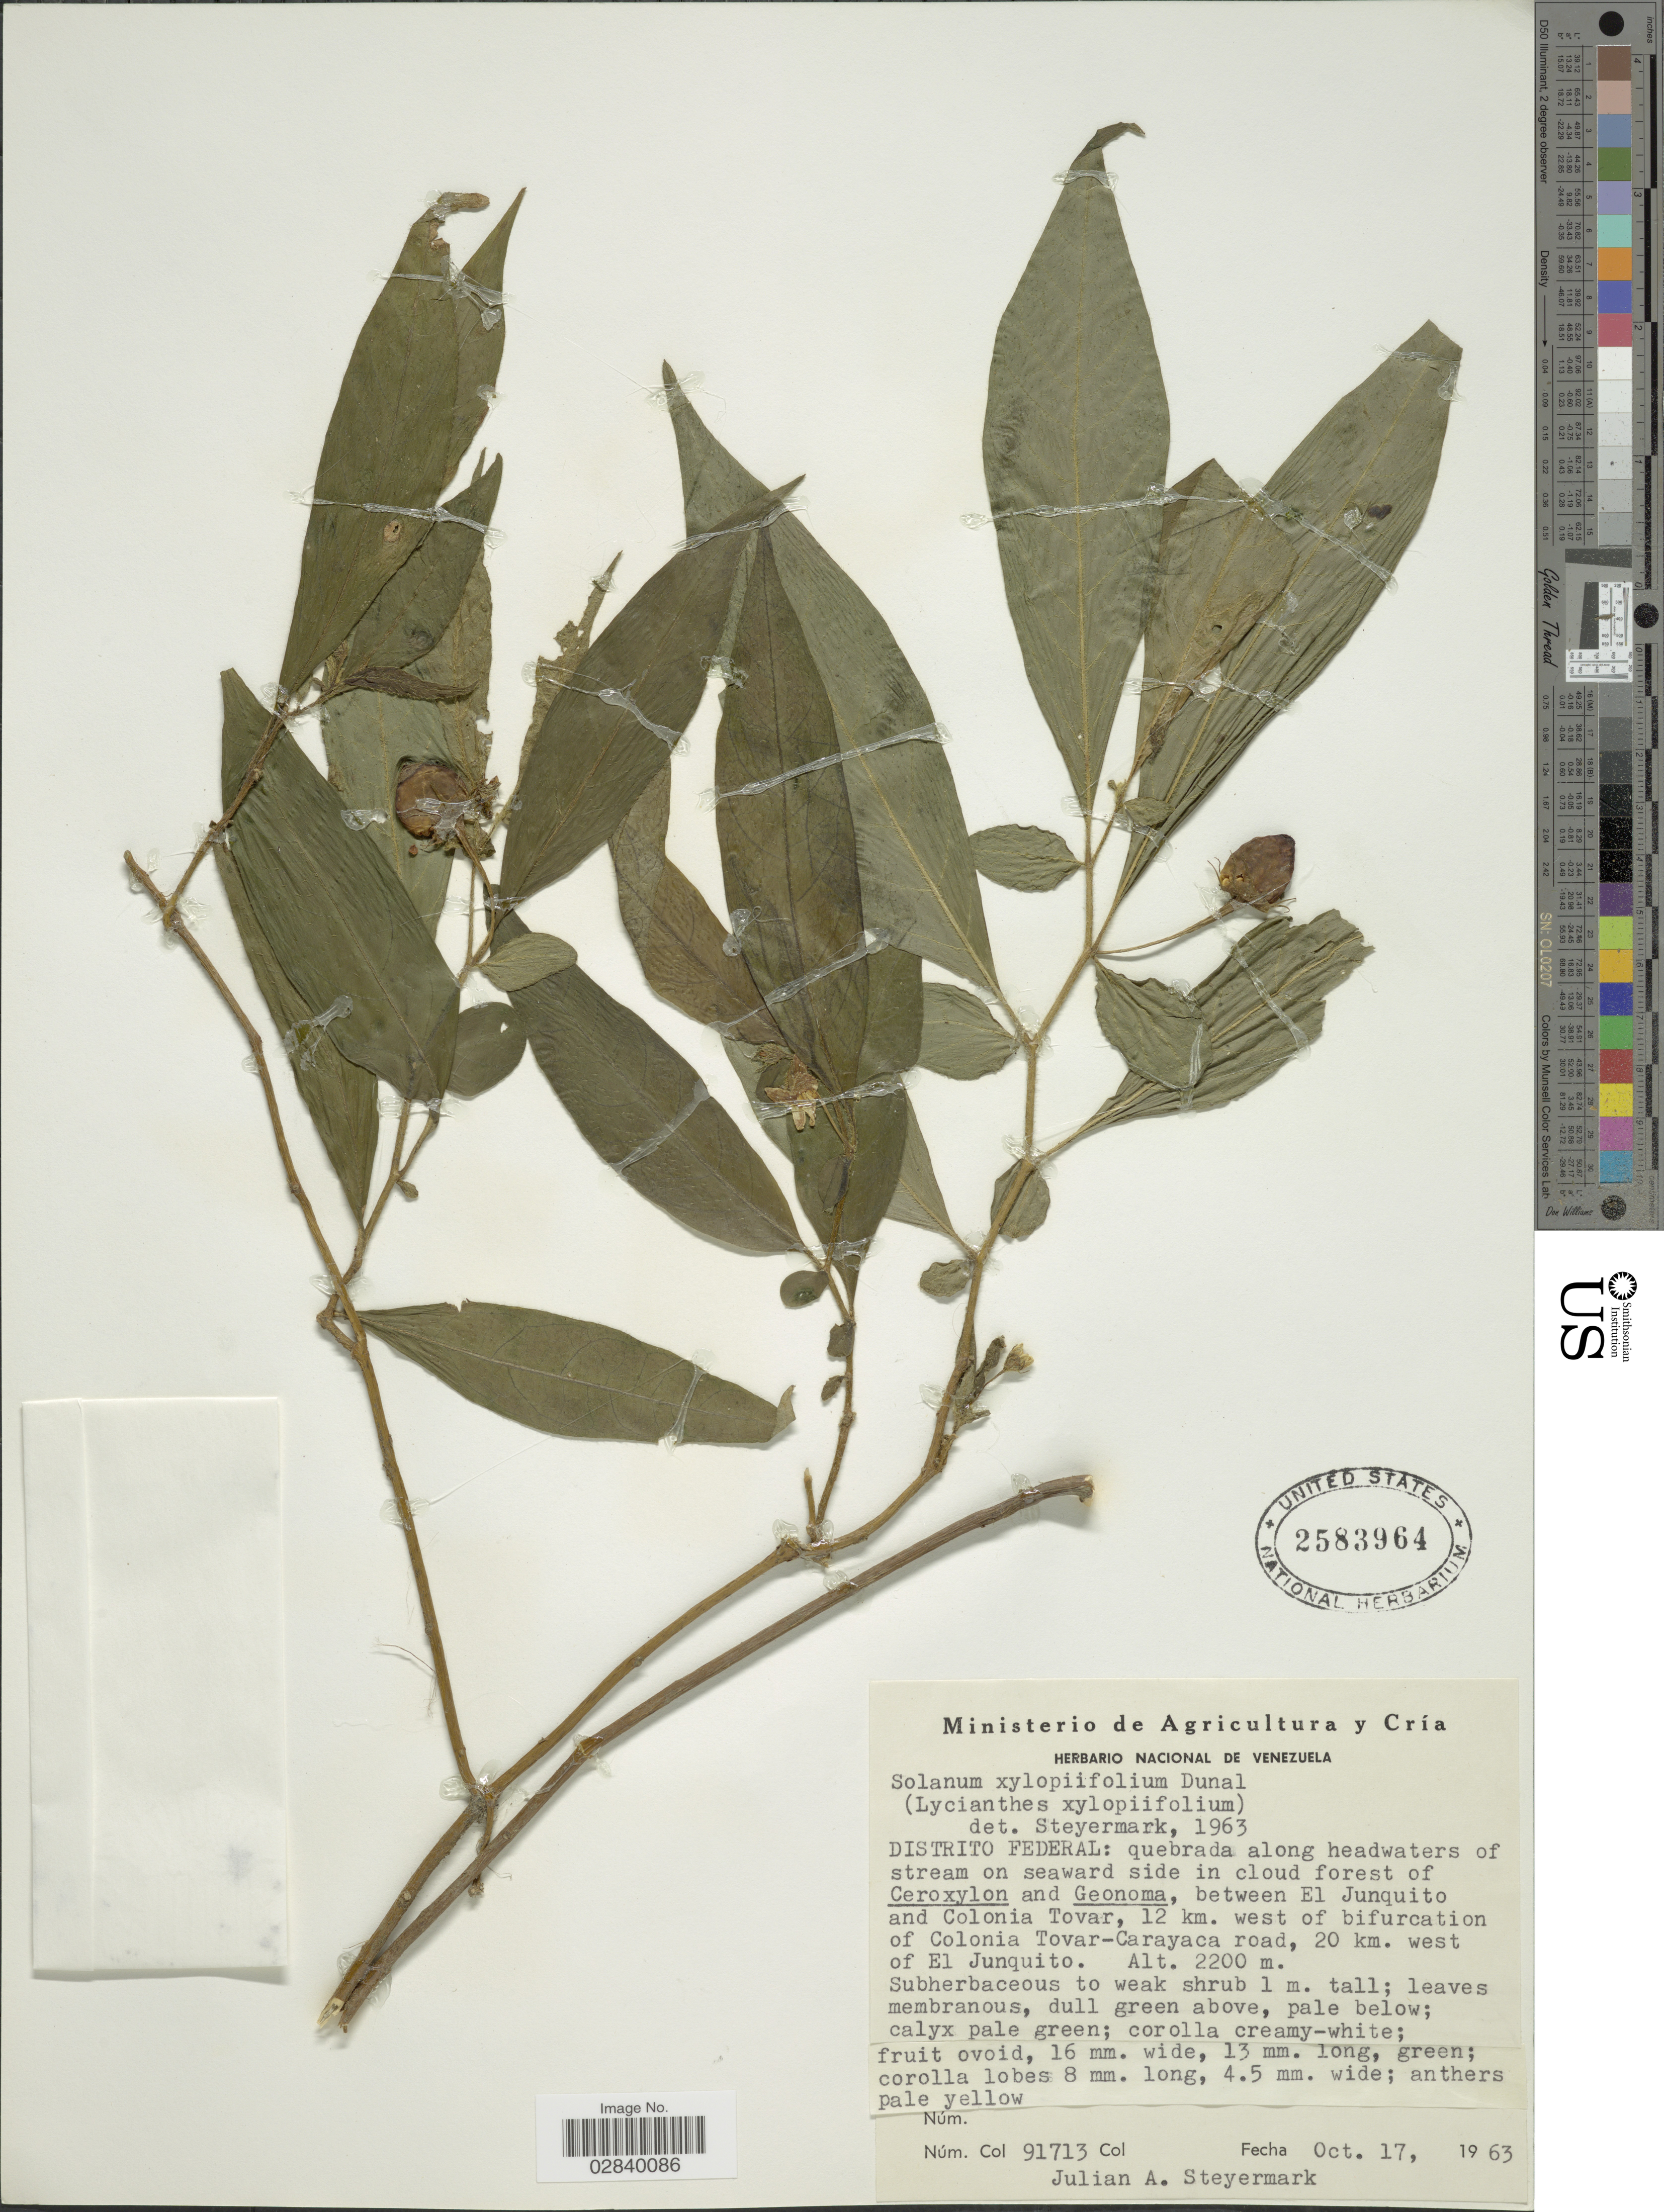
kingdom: Plantae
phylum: Tracheophyta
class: Magnoliopsida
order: Solanales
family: Solanaceae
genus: Lycianthes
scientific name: Lycianthes acutifolia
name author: (Ruiz & Pav.) Bitter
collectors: J. Steyermark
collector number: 91713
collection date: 1963-10-17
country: Venezuela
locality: Distrito Federal: quebrada along headwaters of stream on seaward side in cloud forest of Ceroxylon and Geonoma, between El Junquito and Colonia Tovar, 12 km. west of bifurcation of Colonia Tovar-Carayaca road, 20 km. west of el Junquito.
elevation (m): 2200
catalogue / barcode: US 2583964